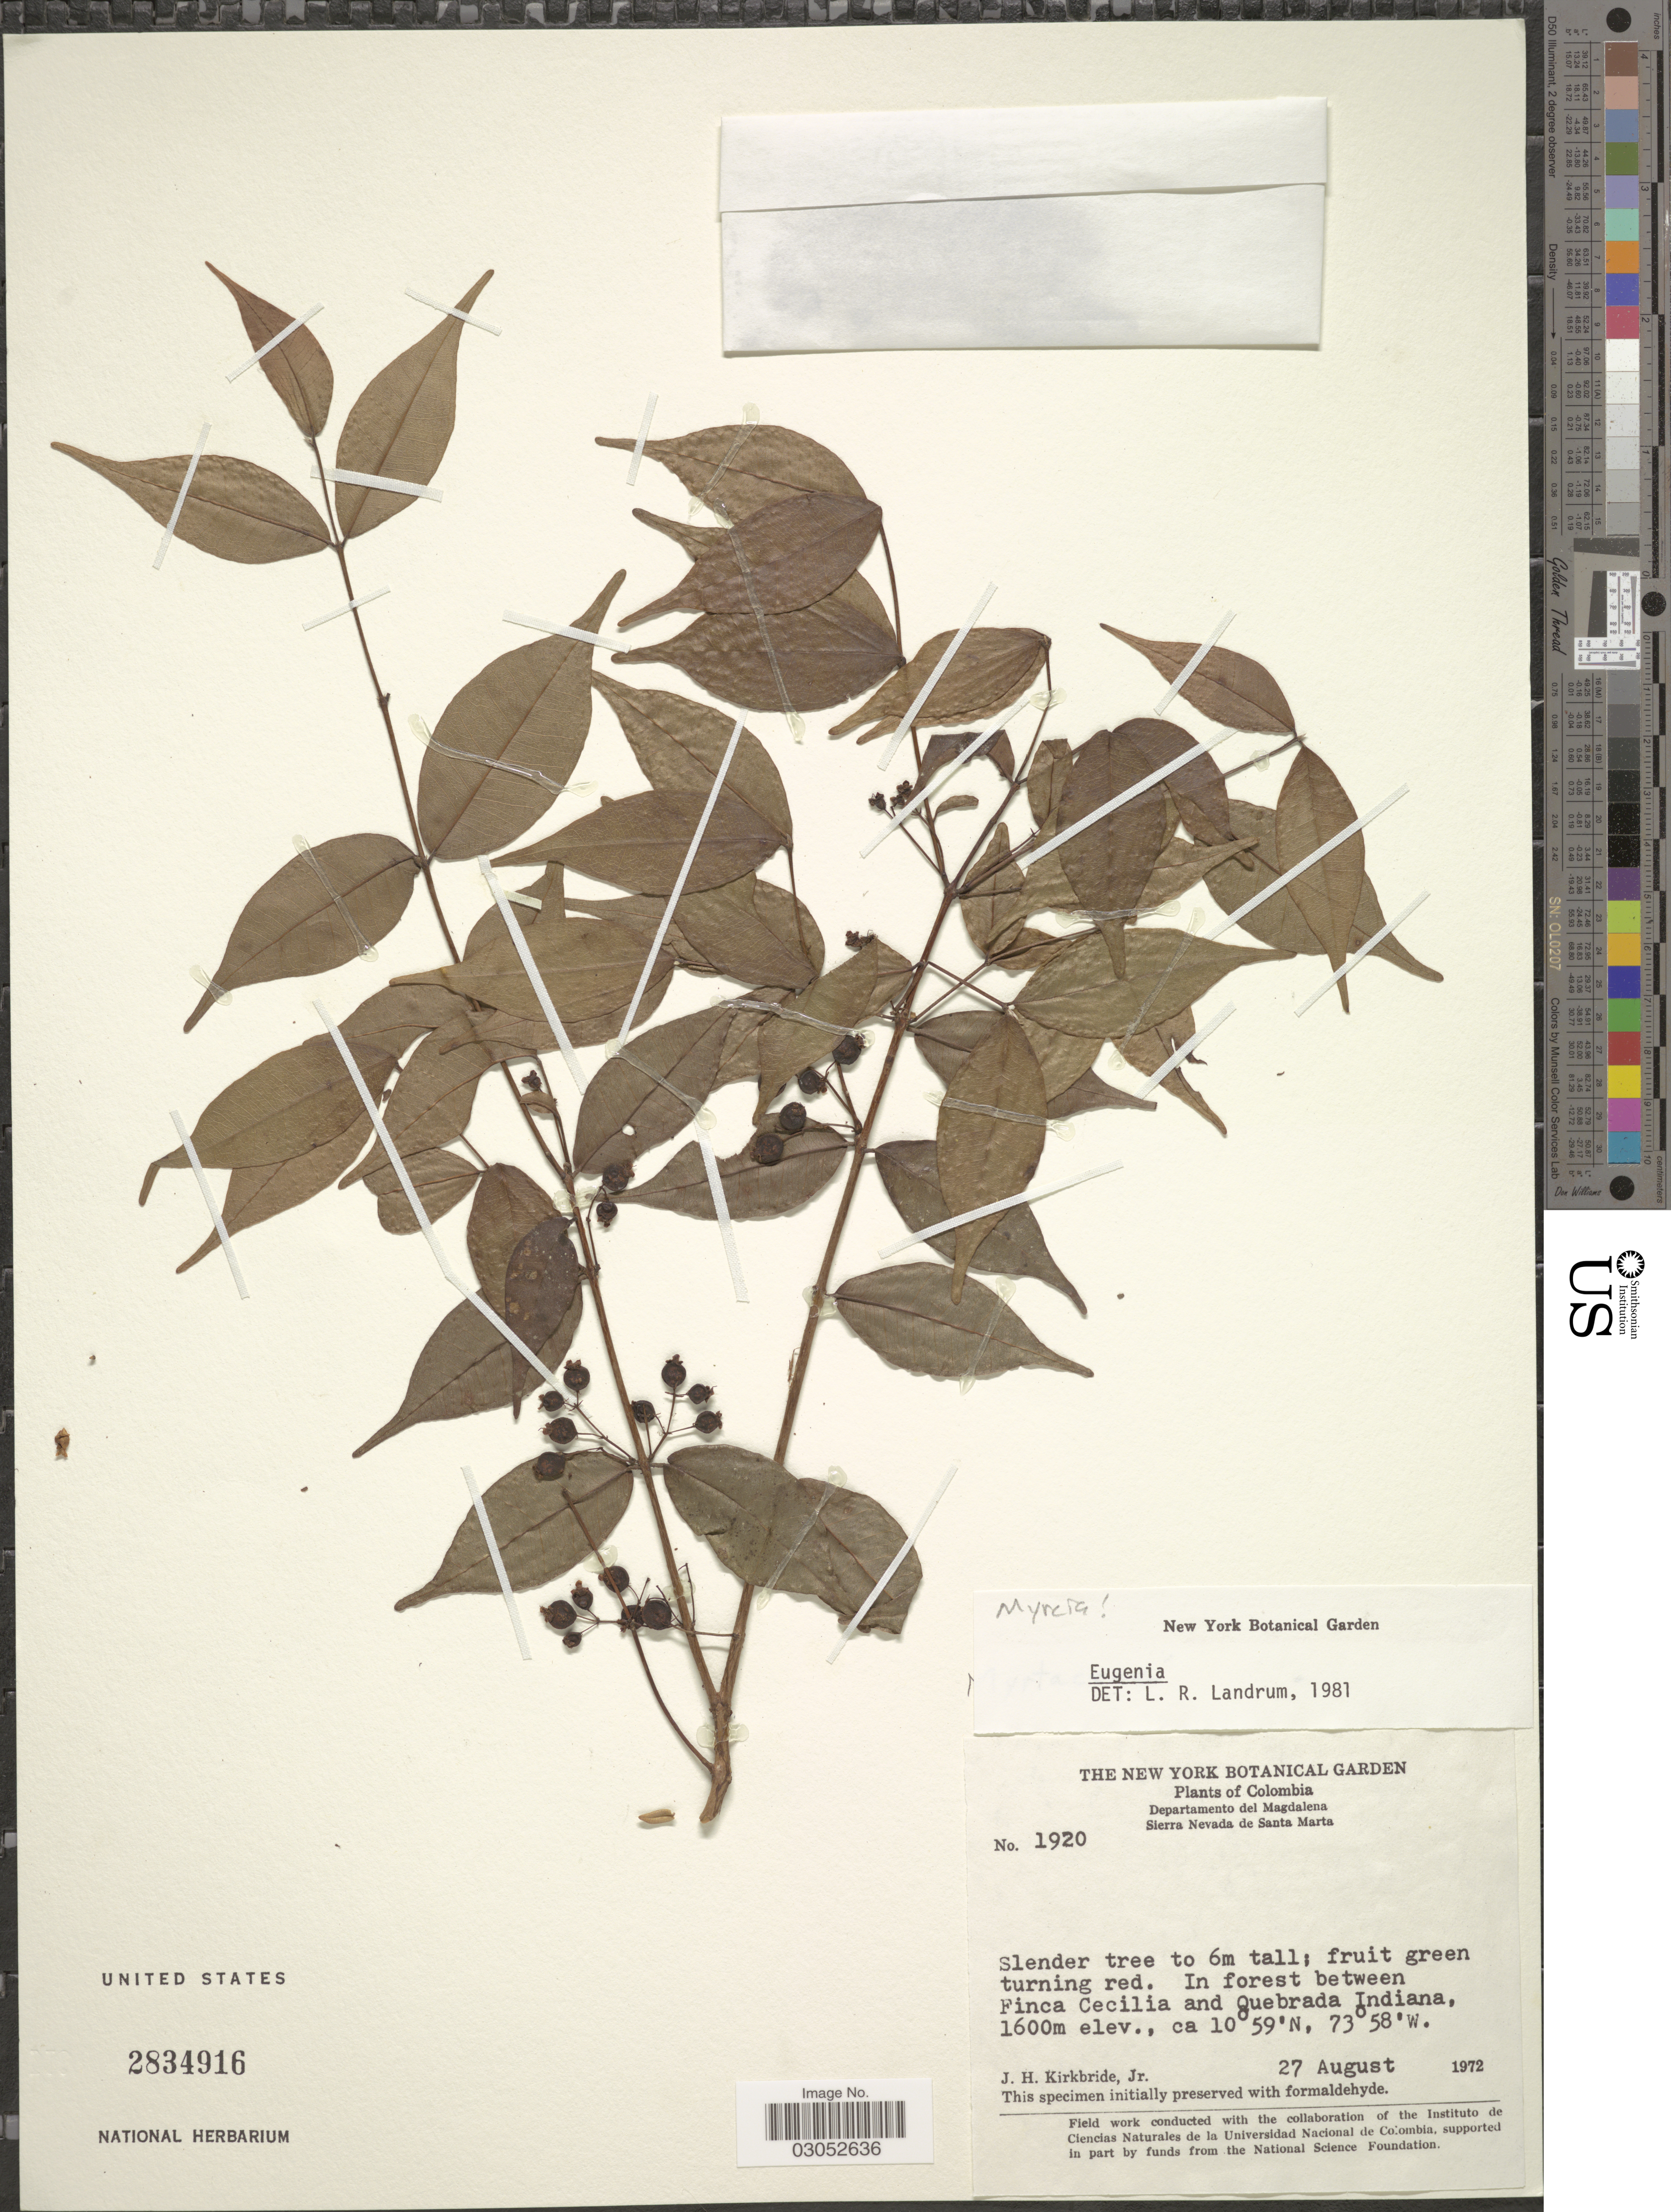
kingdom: Plantae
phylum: Tracheophyta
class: Magnoliopsida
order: Myrtales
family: Myrtaceae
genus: Myrcia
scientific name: Myrcia sp.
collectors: J. H. Kirkbride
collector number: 1920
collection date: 1972-08-27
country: Colombia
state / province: Magdalena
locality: Departamento de Magdalena, Sierra Nevada de Santa Marta. In forest between Finca Cecilia and Quebrada Indiana.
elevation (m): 1600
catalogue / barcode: US 2834916